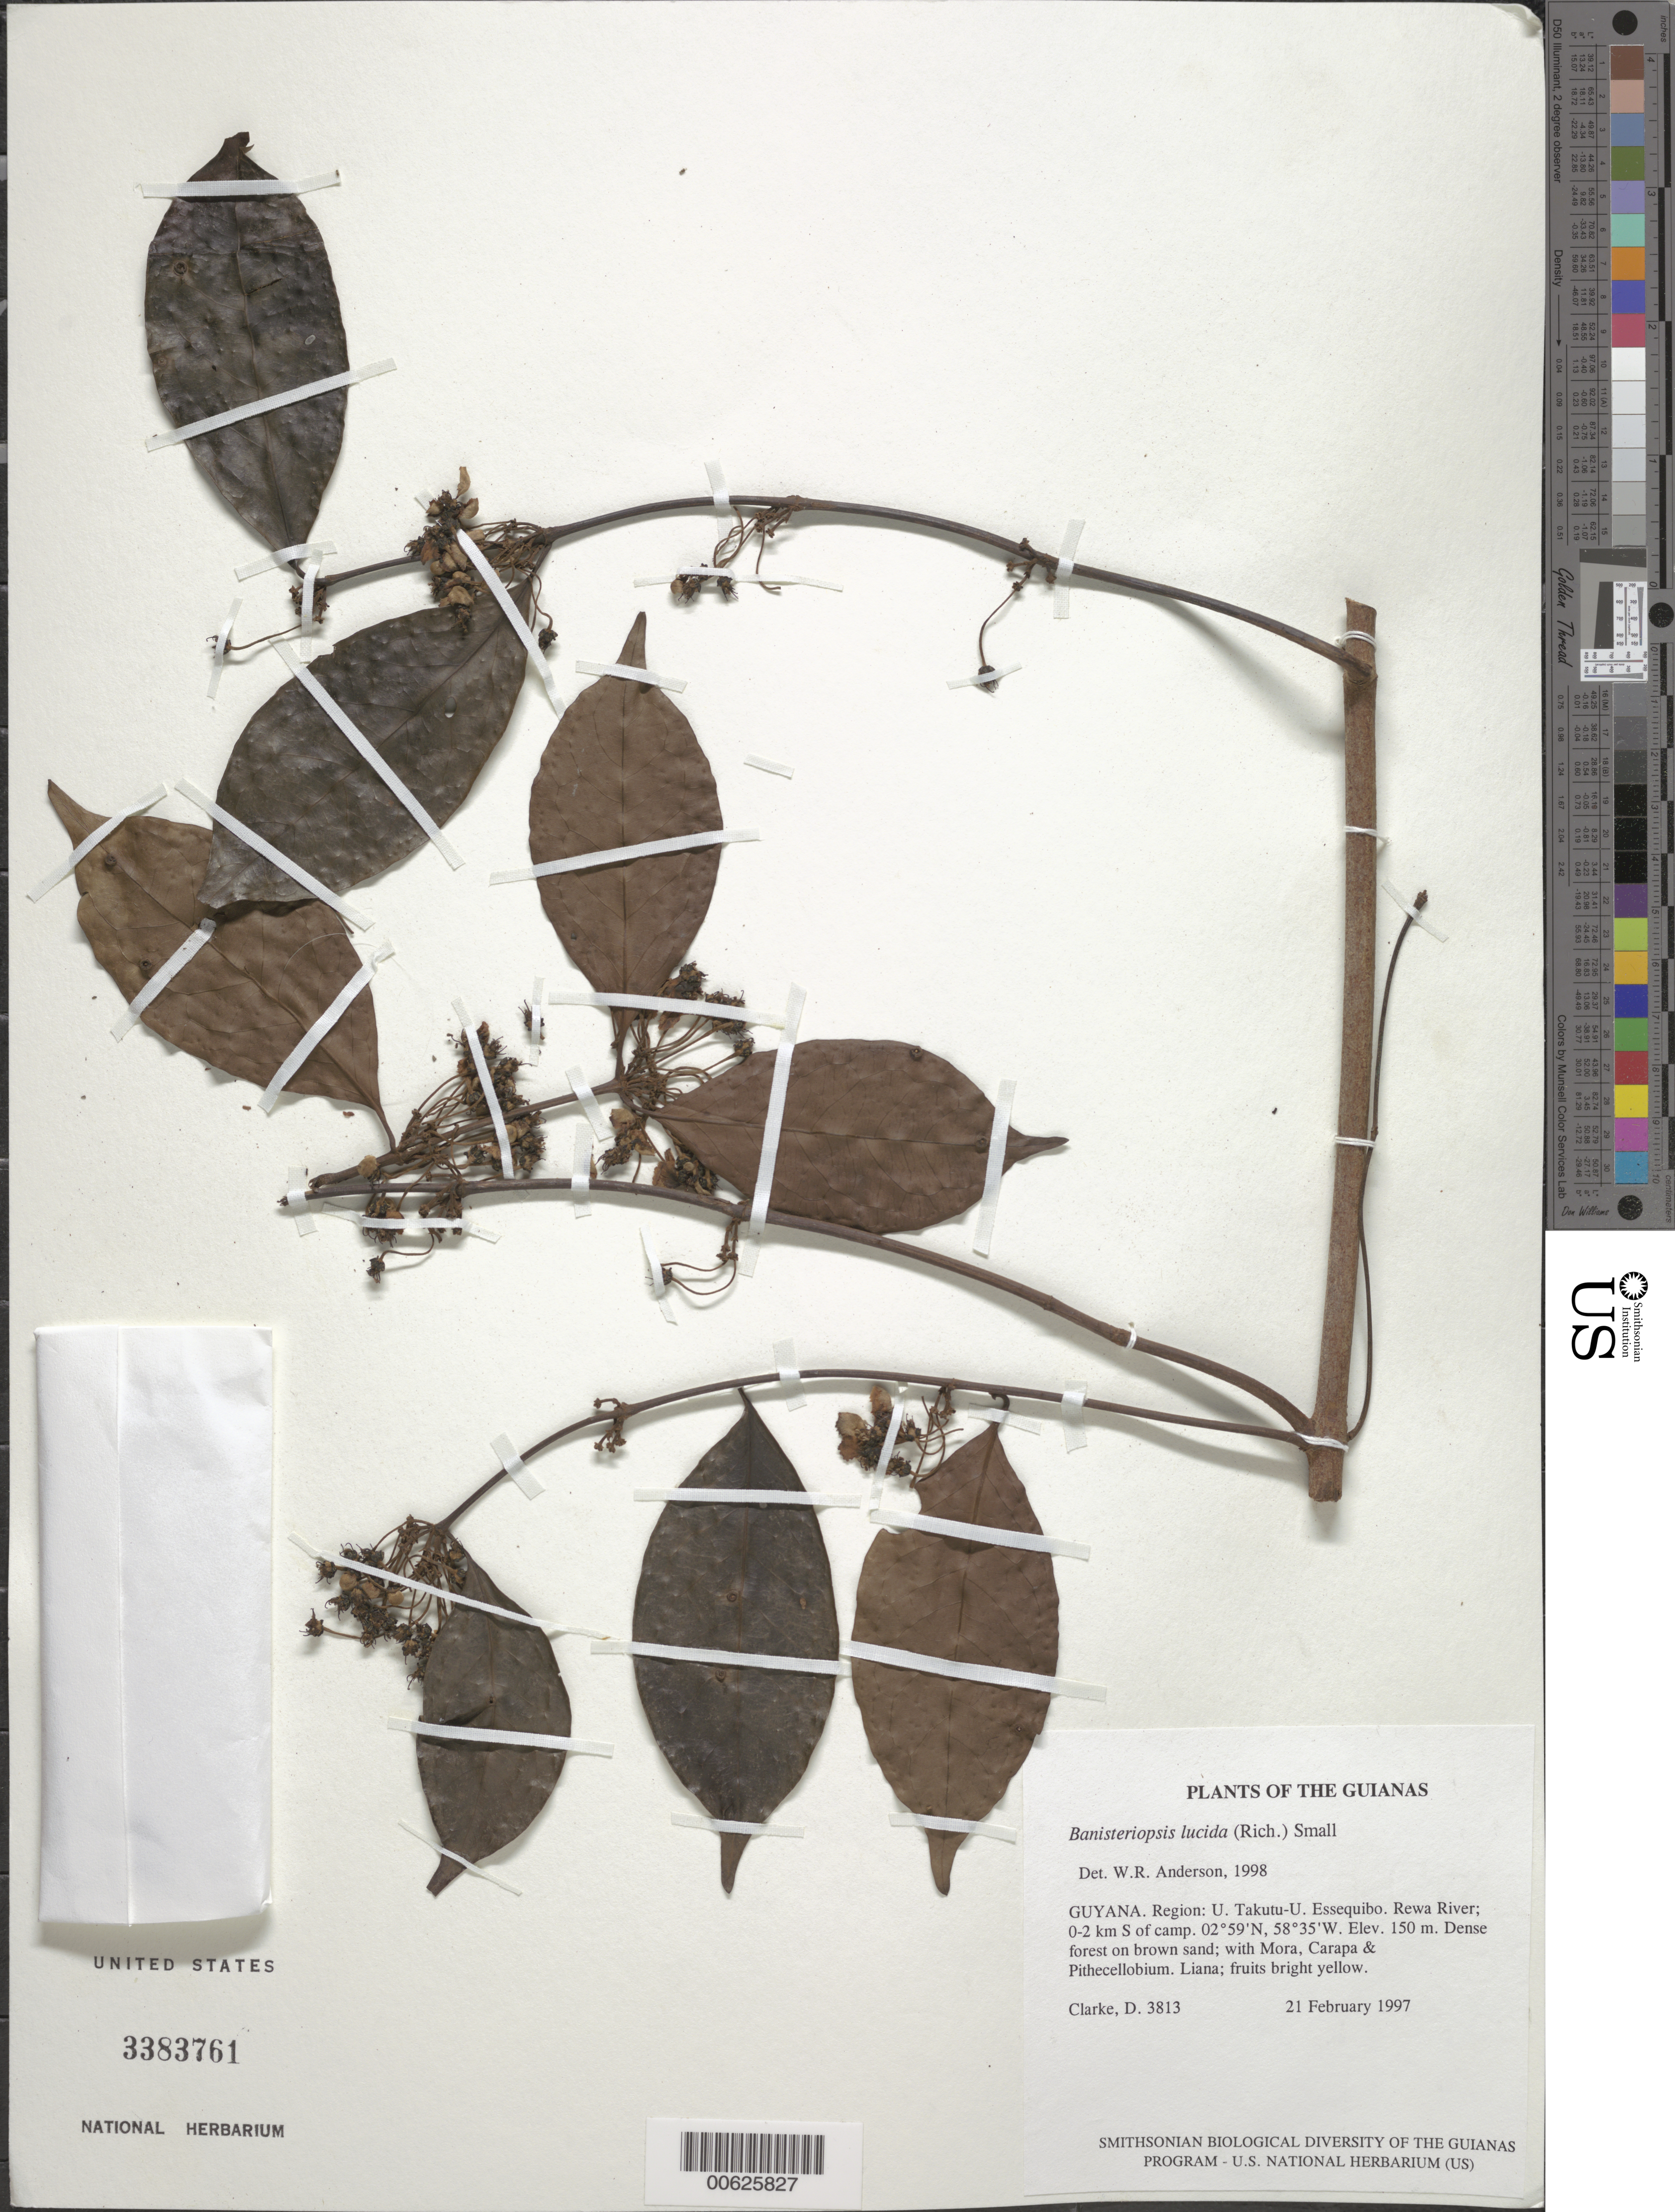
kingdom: Plantae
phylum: Tracheophyta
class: Magnoliopsida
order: Malpighiales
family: Malpighiaceae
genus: Banisteriopsis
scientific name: Banisteriopsis lucida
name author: (Rich.) Small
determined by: Anderson, W. R., (MICH), University of Michigan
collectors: H. D. Clarke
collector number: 3813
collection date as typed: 21 February 1997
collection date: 1997-02-21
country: Guyana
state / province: U. Takutu-U. Essequibo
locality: Rewa River; 0-2 km S of camp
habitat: Dense forest on brown sand; with Mora, Carapa & Pithecellobium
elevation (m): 150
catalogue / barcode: US 3383761